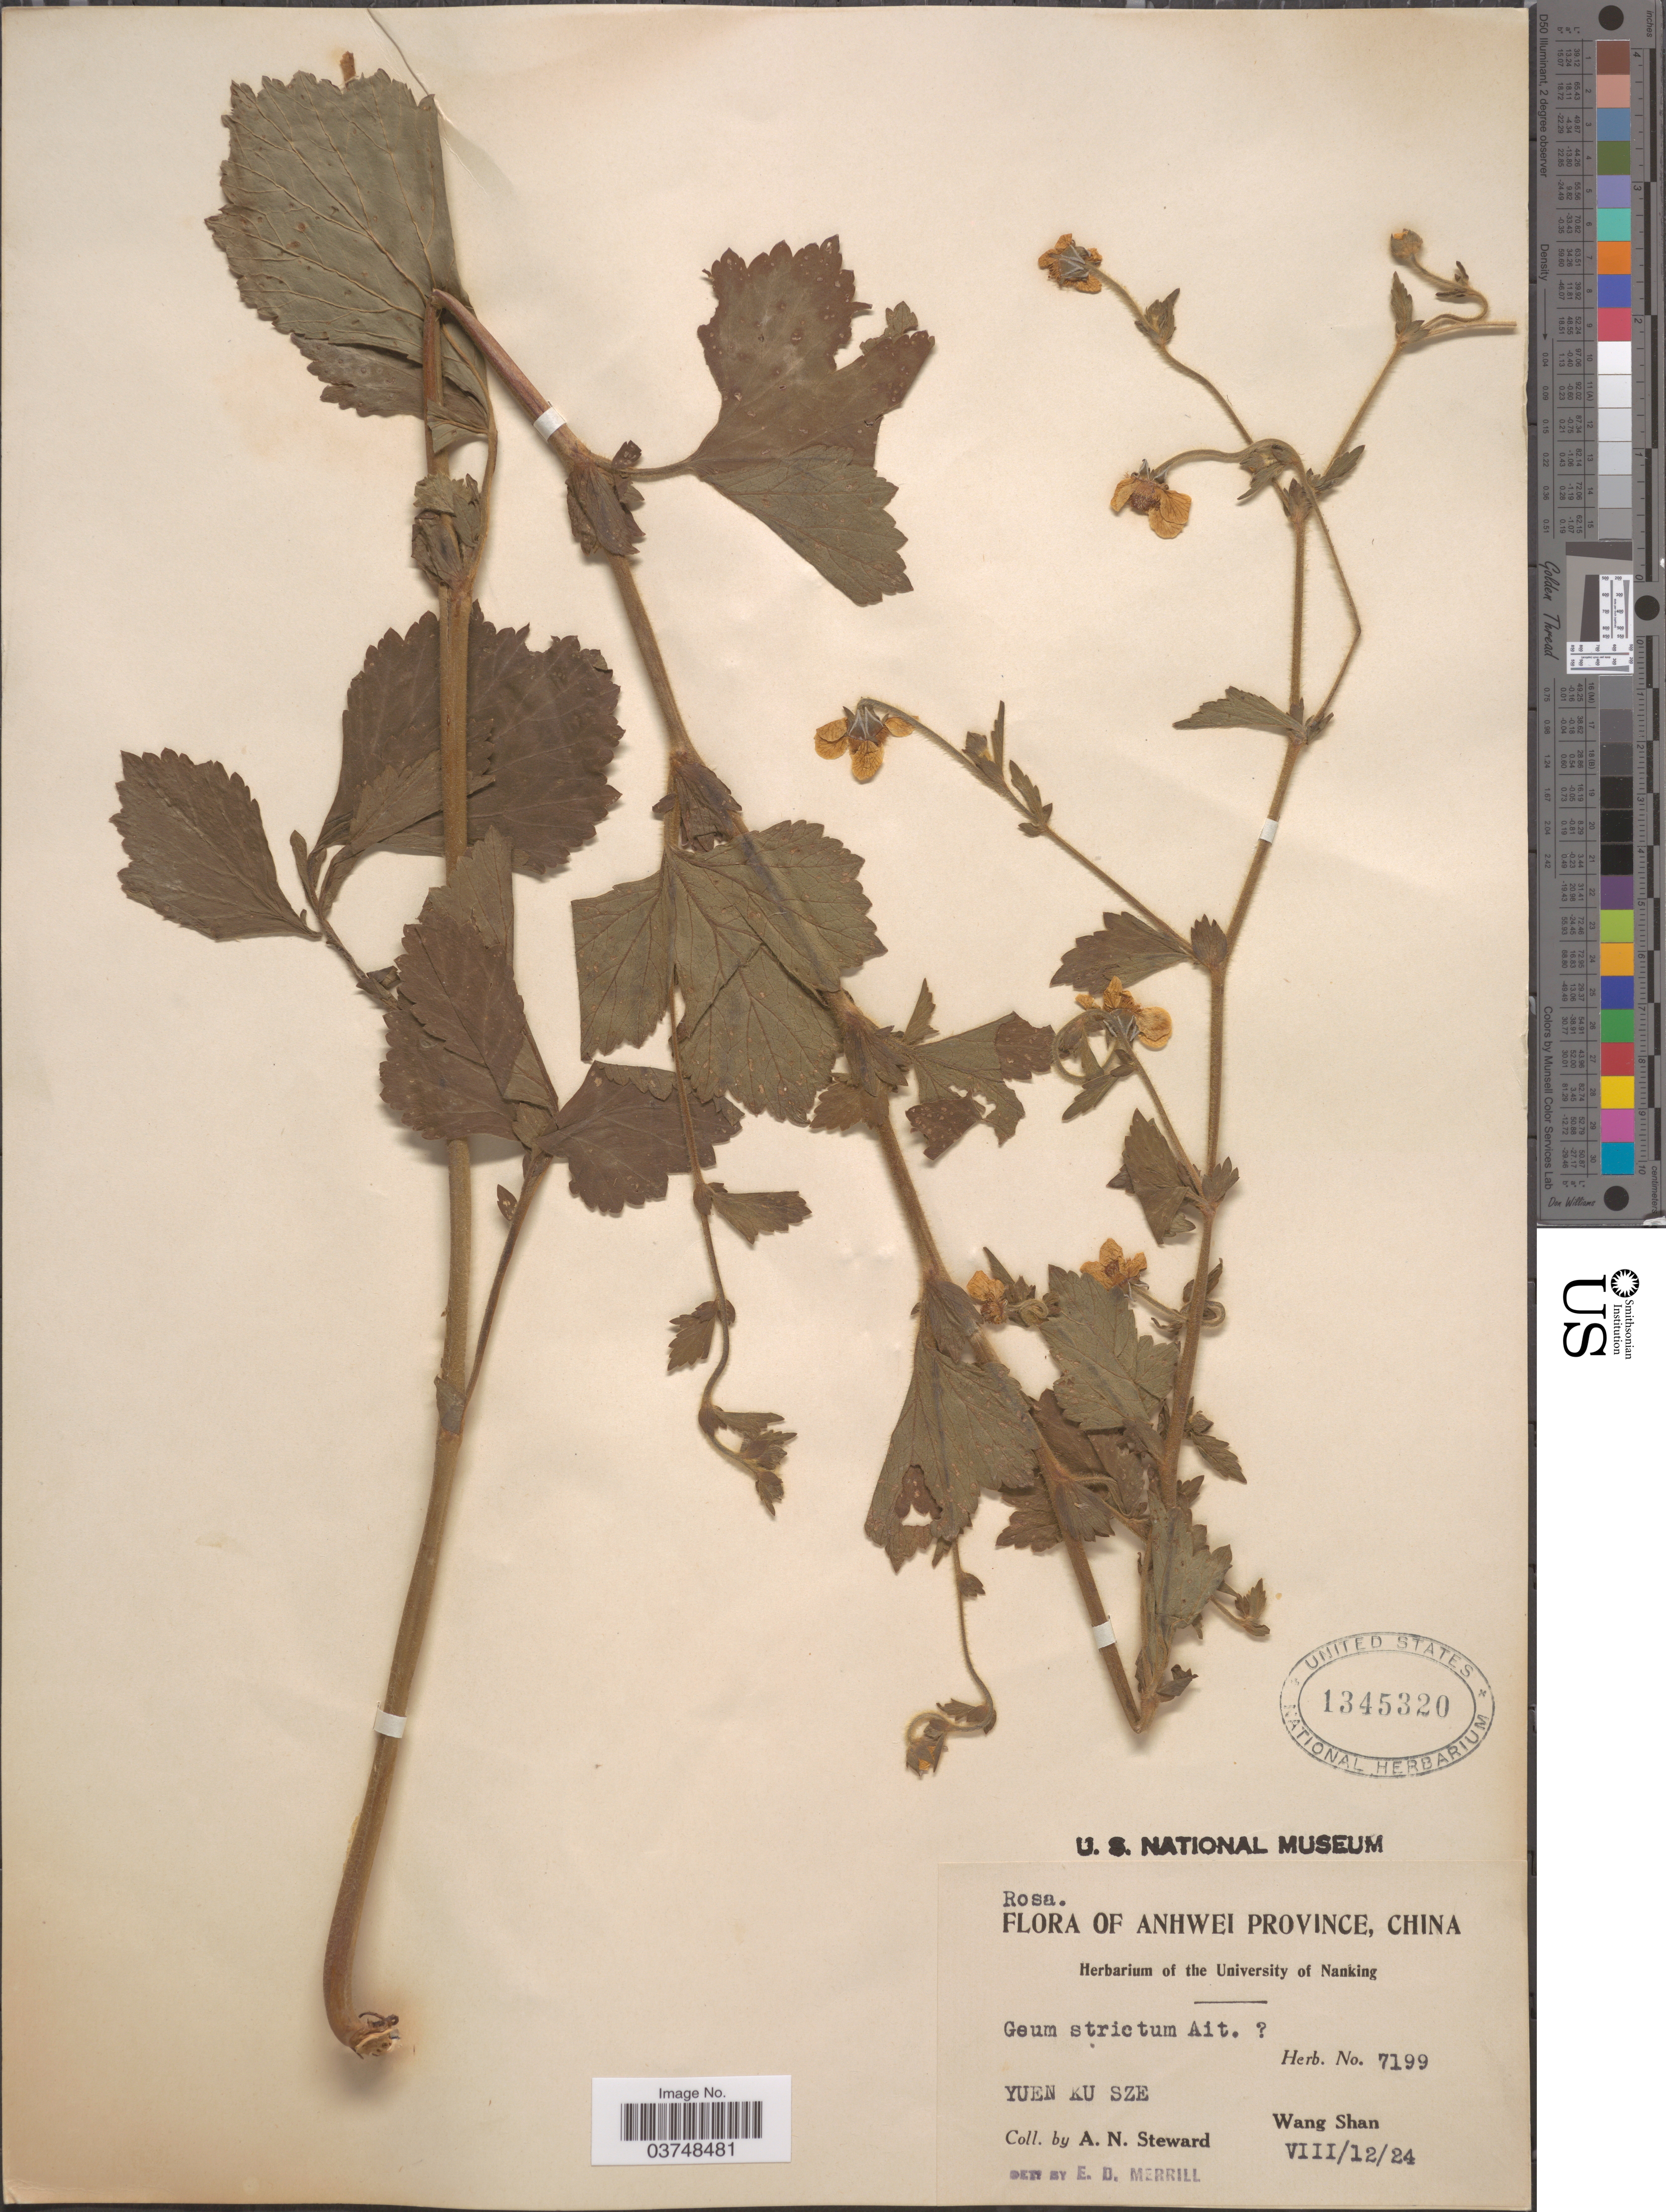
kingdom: Plantae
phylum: Tracheophyta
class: Magnoliopsida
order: Rosales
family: Rosaceae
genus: Geum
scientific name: Geum strictum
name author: Aiton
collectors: A. N. Steward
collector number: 7199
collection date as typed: Transcribed d/m/y: 12/8/24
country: China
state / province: Anhui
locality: Anhwei Province. Yuen Ku Sze. Wang Shan.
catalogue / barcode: US 1345320